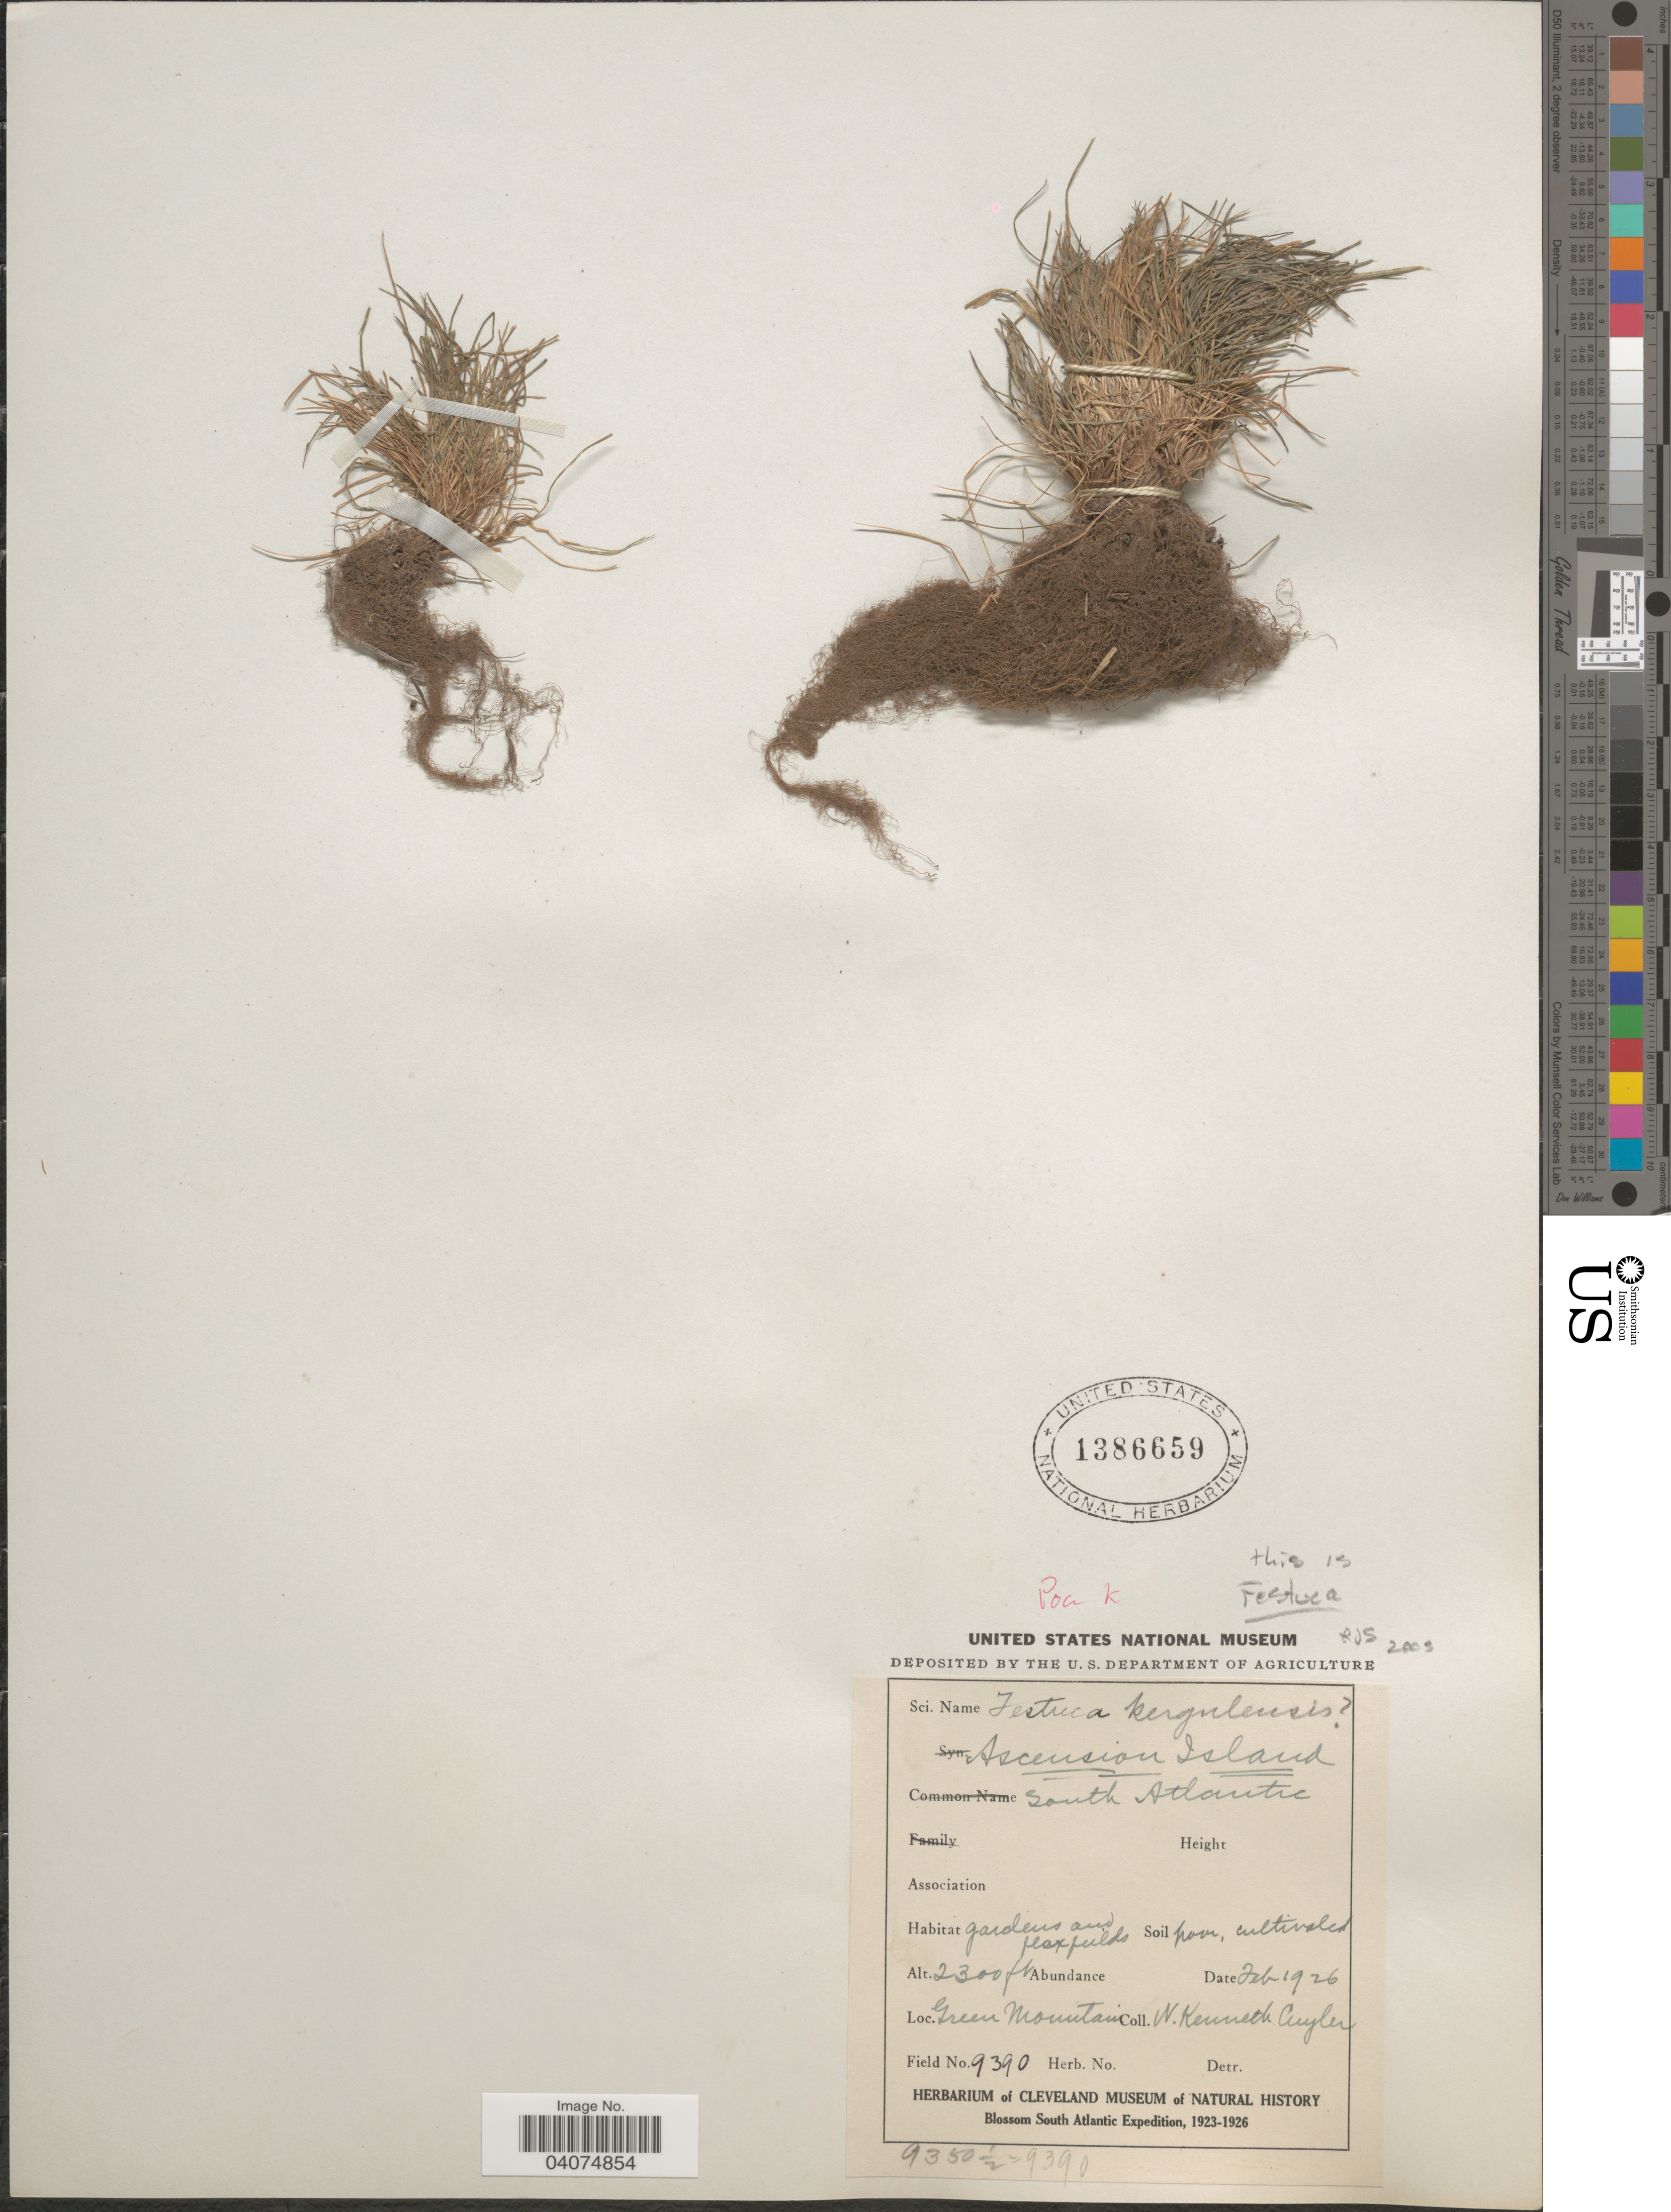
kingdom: Plantae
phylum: Tracheophyta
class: Liliopsida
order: Poales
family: Poaceae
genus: Poa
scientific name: Poa kerguelensis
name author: (Hook. f.) Steud.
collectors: W. Cuyler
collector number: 9390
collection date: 1926-02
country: St. Helena Islands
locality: Ascension Island. South Atlantic. Gardens and flax fields. Green Mountain. Blossom South Atlantic Expedition, 1923-1926.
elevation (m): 701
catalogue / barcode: US 1386659